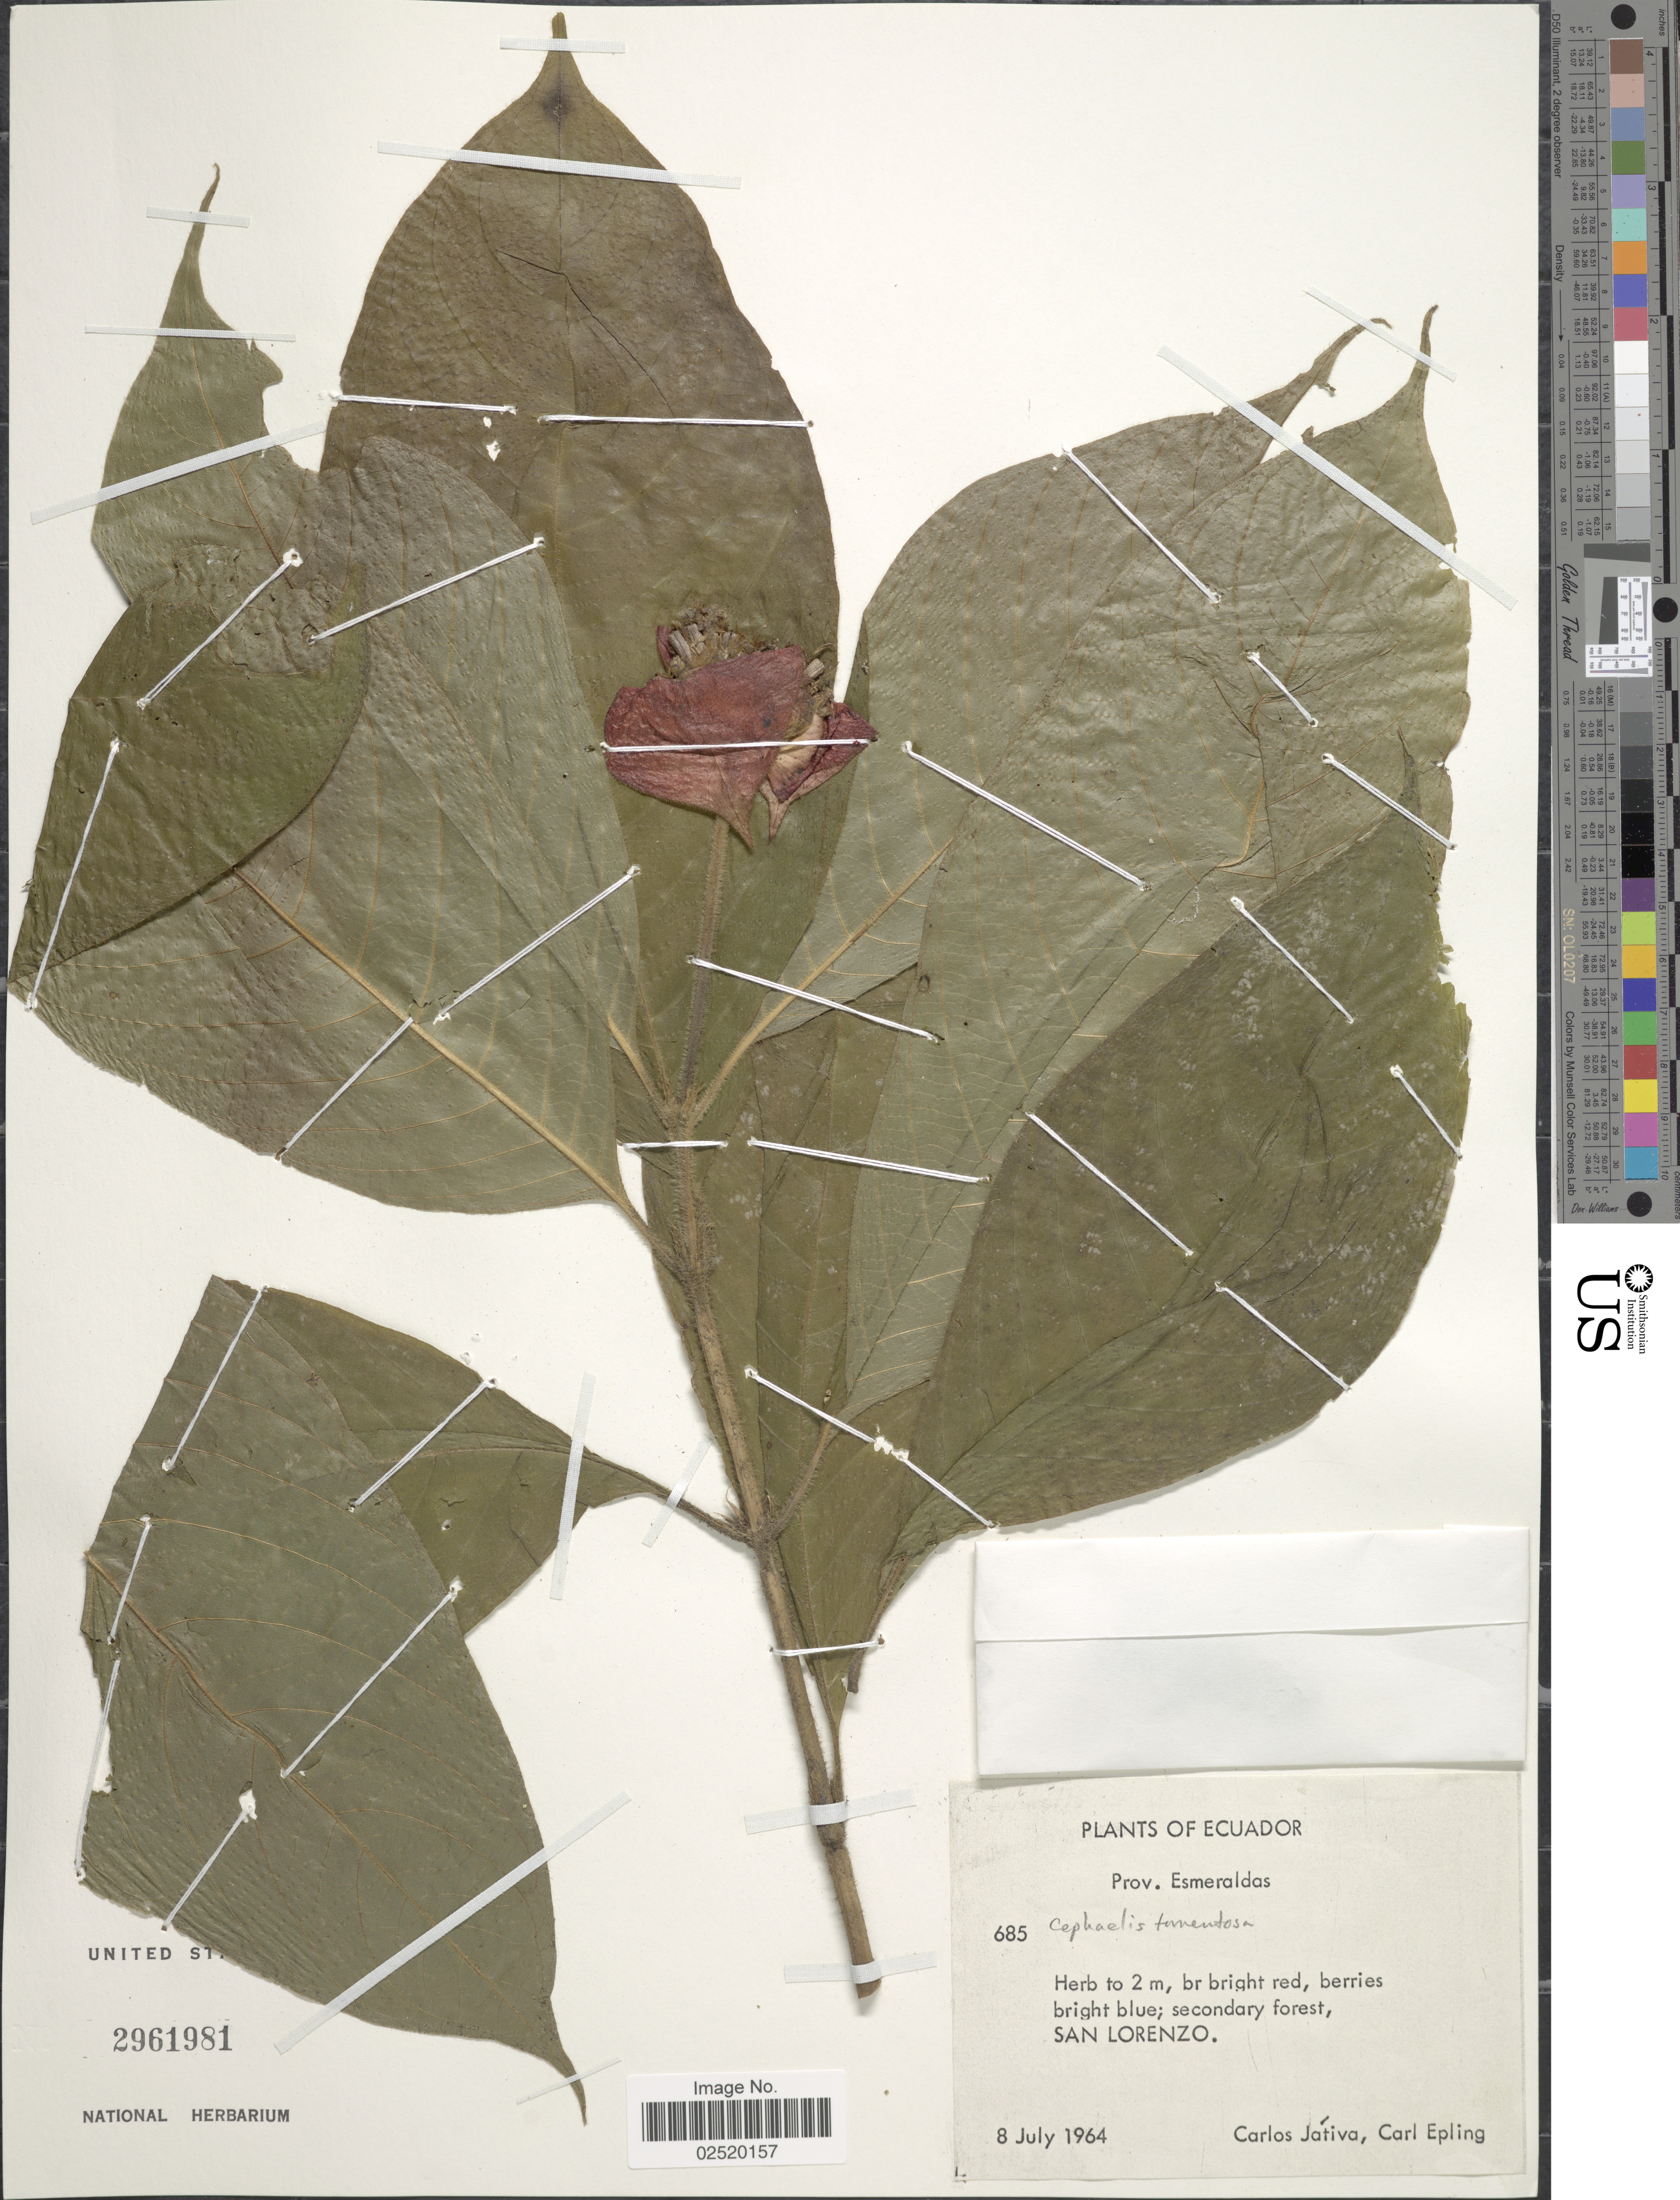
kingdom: Plantae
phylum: Tracheophyta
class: Magnoliopsida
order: Gentianales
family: Rubiaceae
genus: Psychotria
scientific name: Psychotria poeppigiana subsp. poeppigiana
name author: Müll. Arg.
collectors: C. D. Játiva & C. C. Epling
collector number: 685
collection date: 1964-07-08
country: Ecuador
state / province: Esmeraldas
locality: Prov. Esmeraldas, San Lorenzo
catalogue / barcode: US 2961981